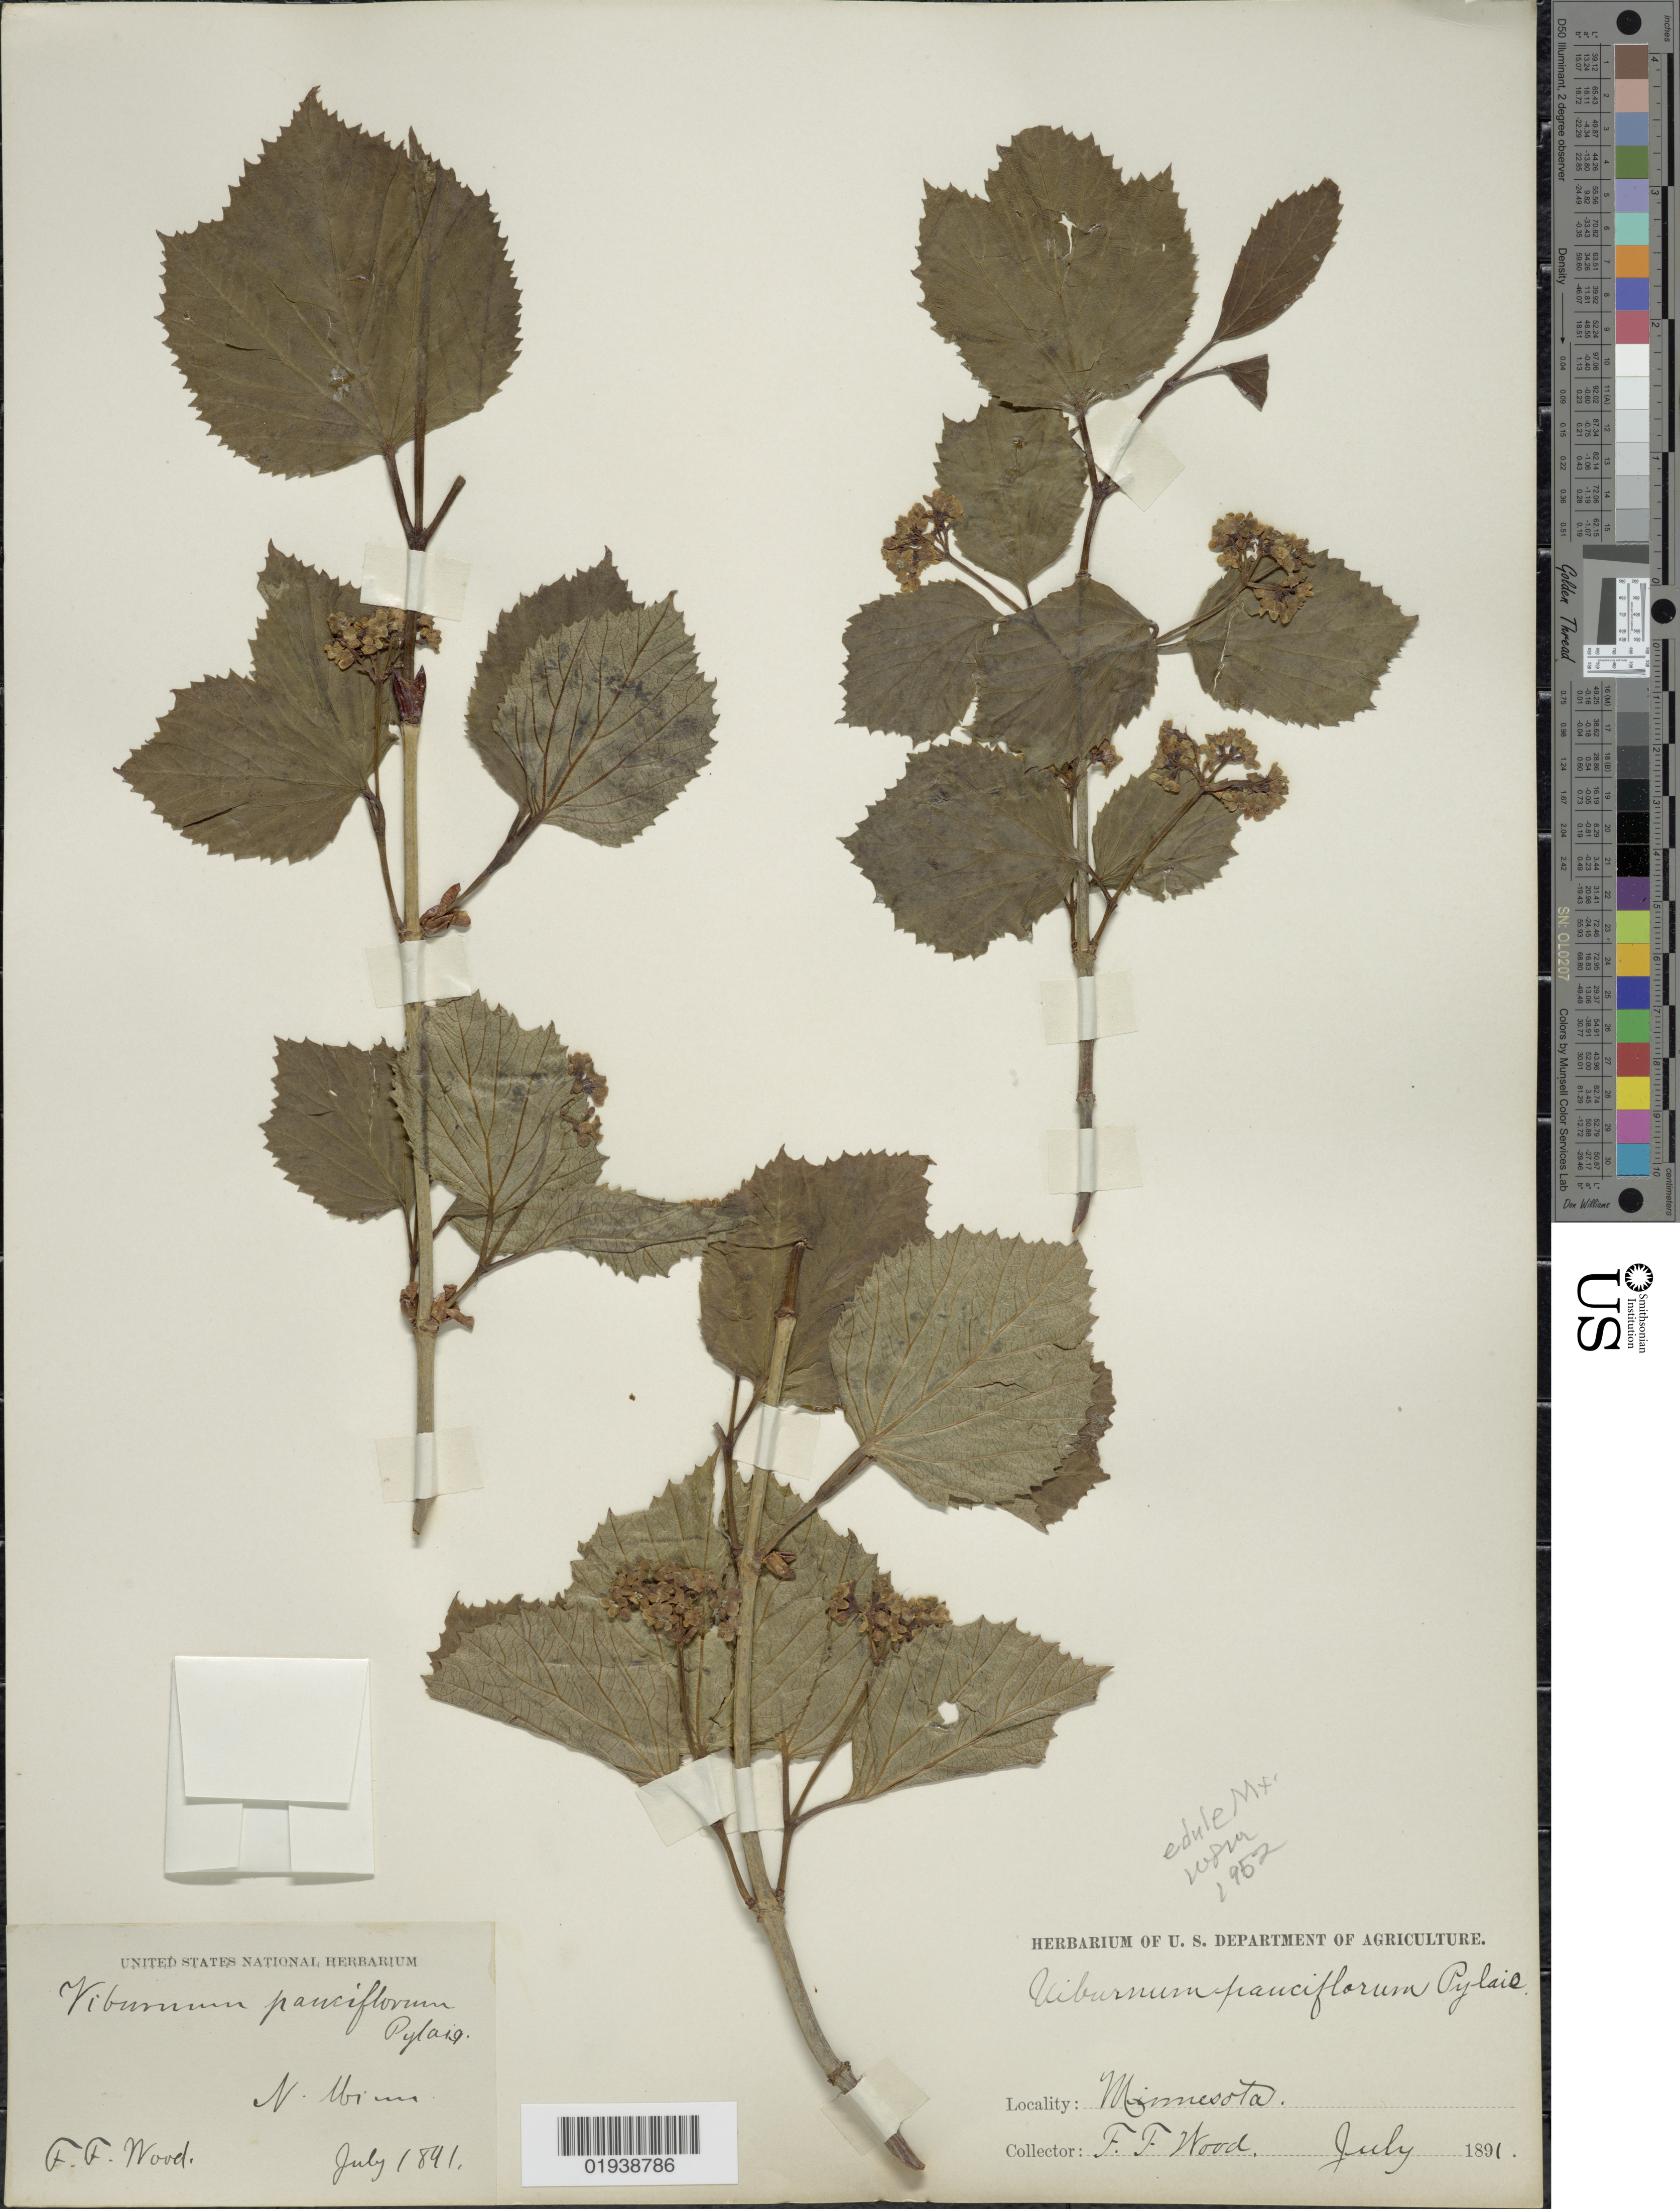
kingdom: Plantae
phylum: Tracheophyta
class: Magnoliopsida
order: Dipsacales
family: Viburnaceae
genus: Viburnum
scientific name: Viburnum edule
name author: (Michx.) Raf.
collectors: F. Wood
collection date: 1891-07-01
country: United States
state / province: Minnesota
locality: N. Minn.